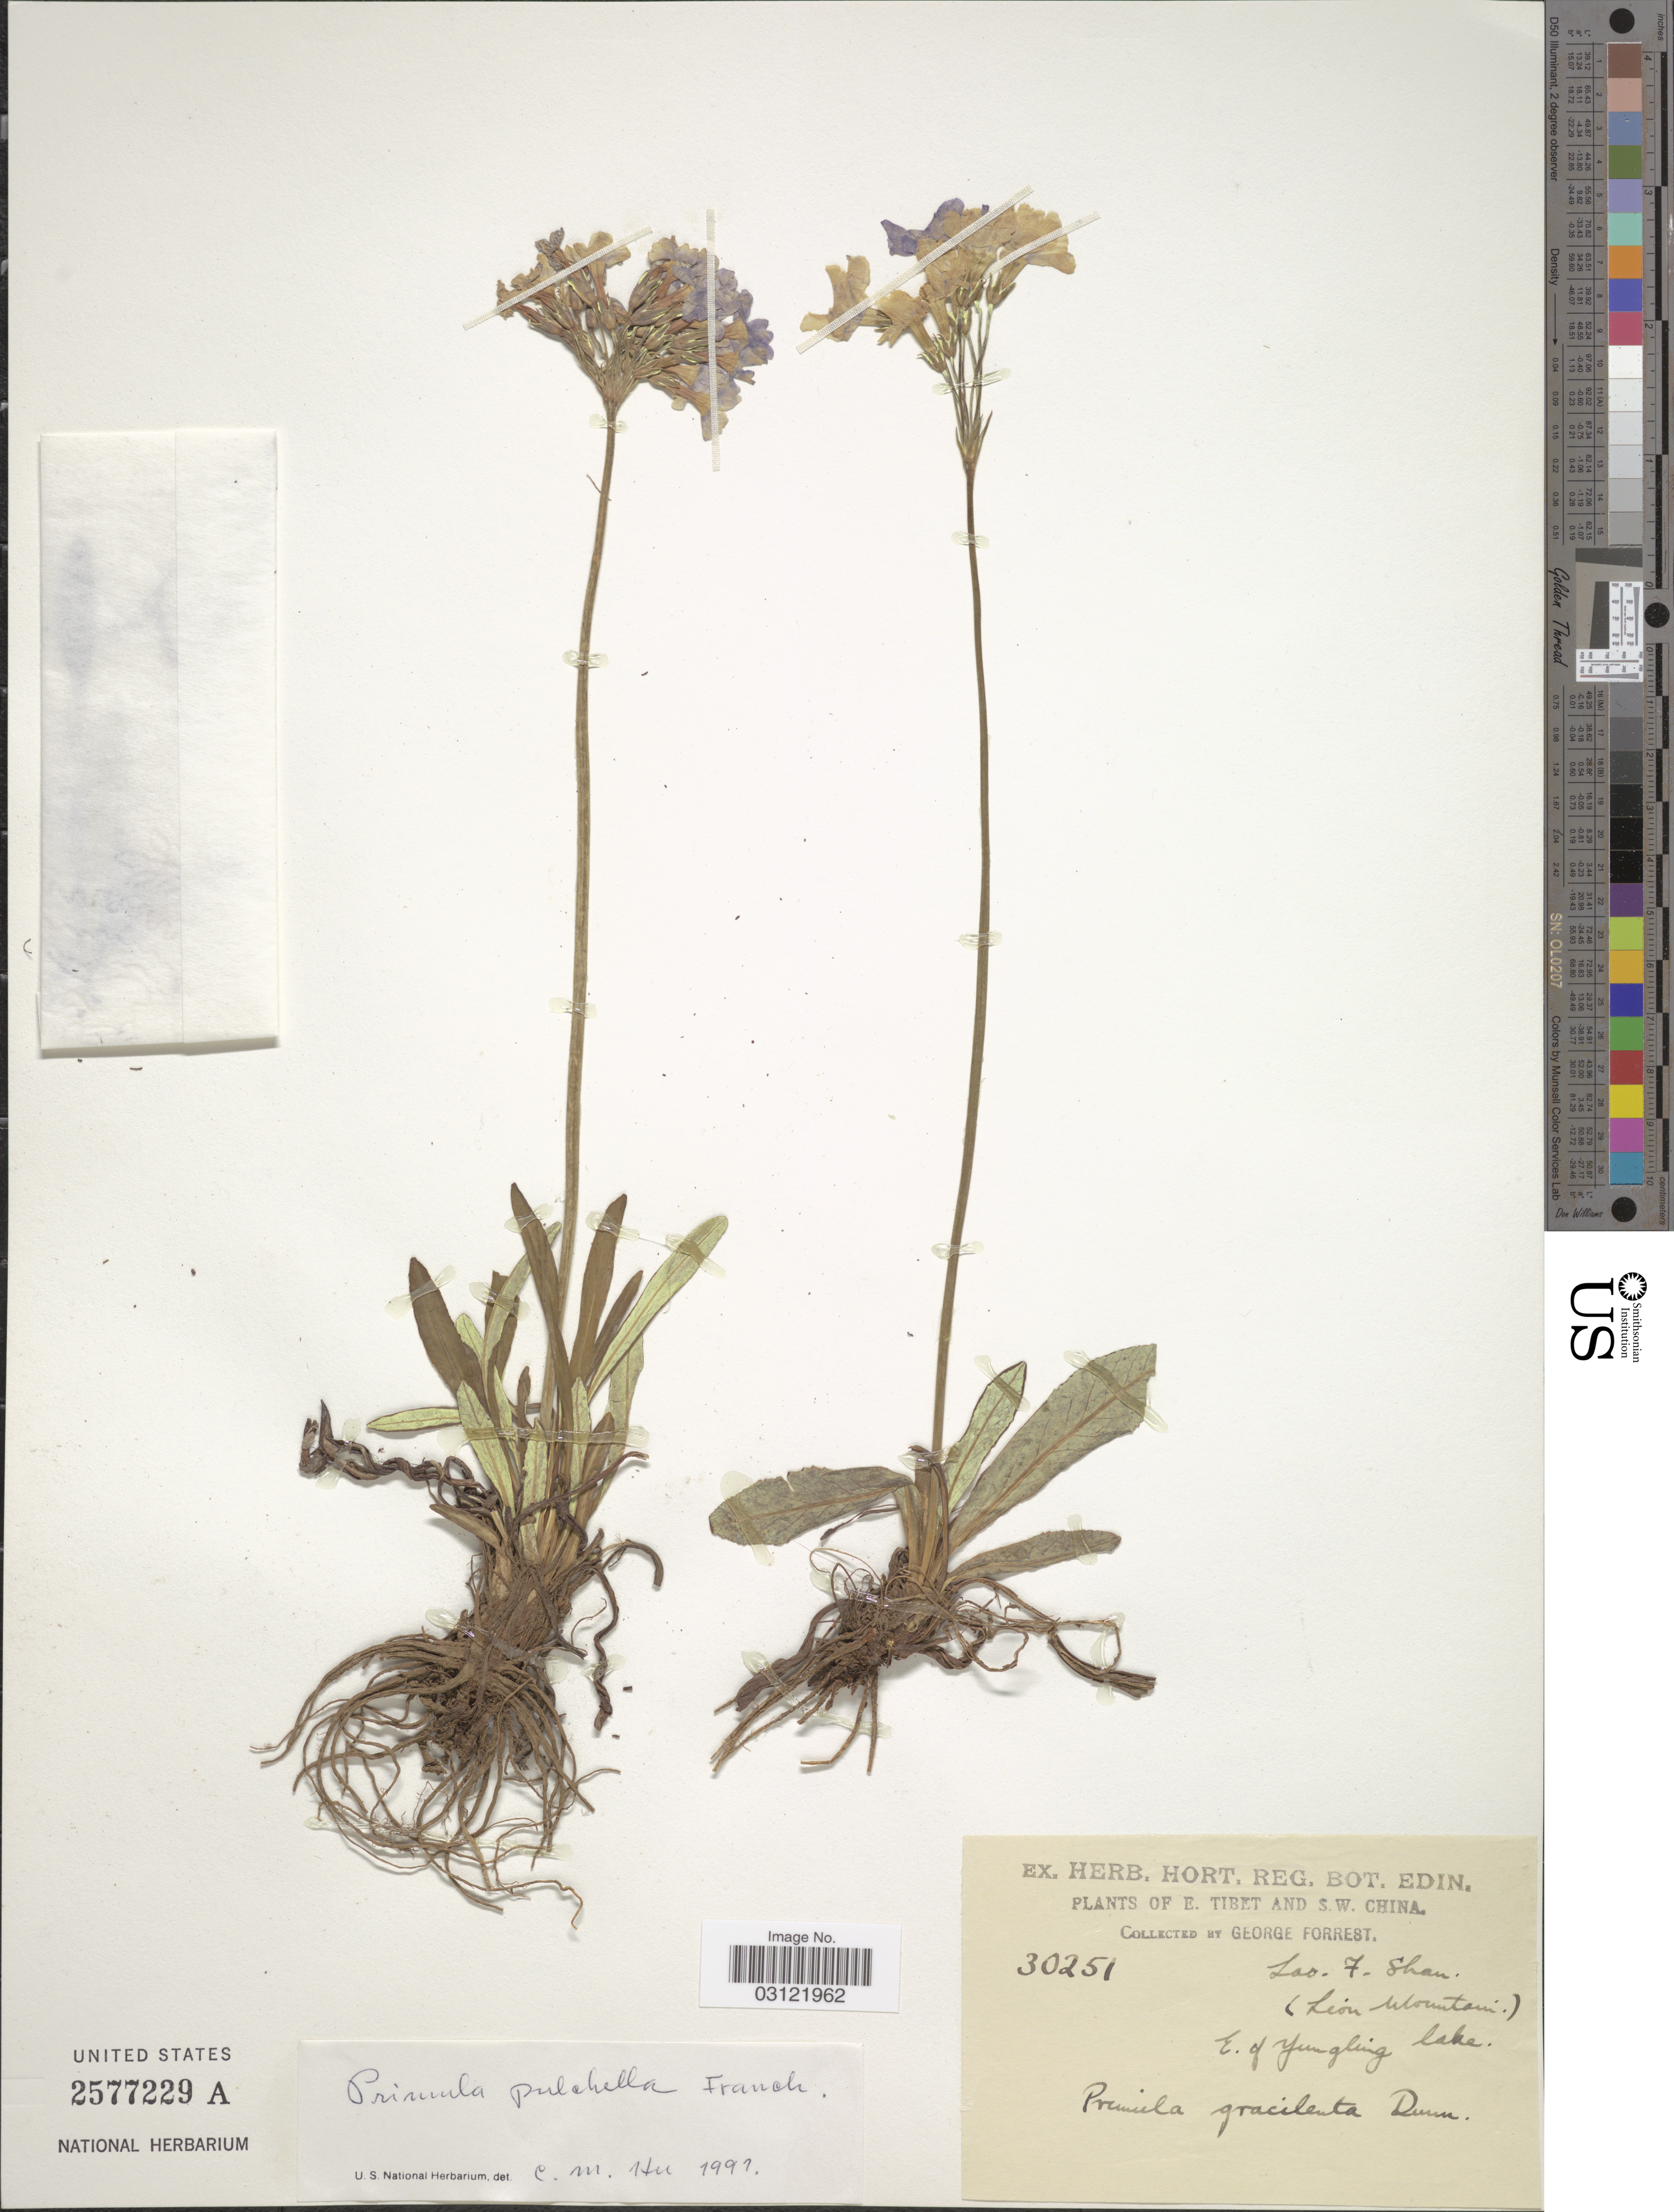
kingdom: Plantae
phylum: Tracheophyta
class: Magnoliopsida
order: Ericales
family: Primulaceae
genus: Primula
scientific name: Primula pulchella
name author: Franch.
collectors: G. Forrest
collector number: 30251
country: China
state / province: Xizang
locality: E. Tibet and S.W. China. Lao F. Shan. (Léon Mountain.) E. of Yungling lake.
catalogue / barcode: US 2577229A